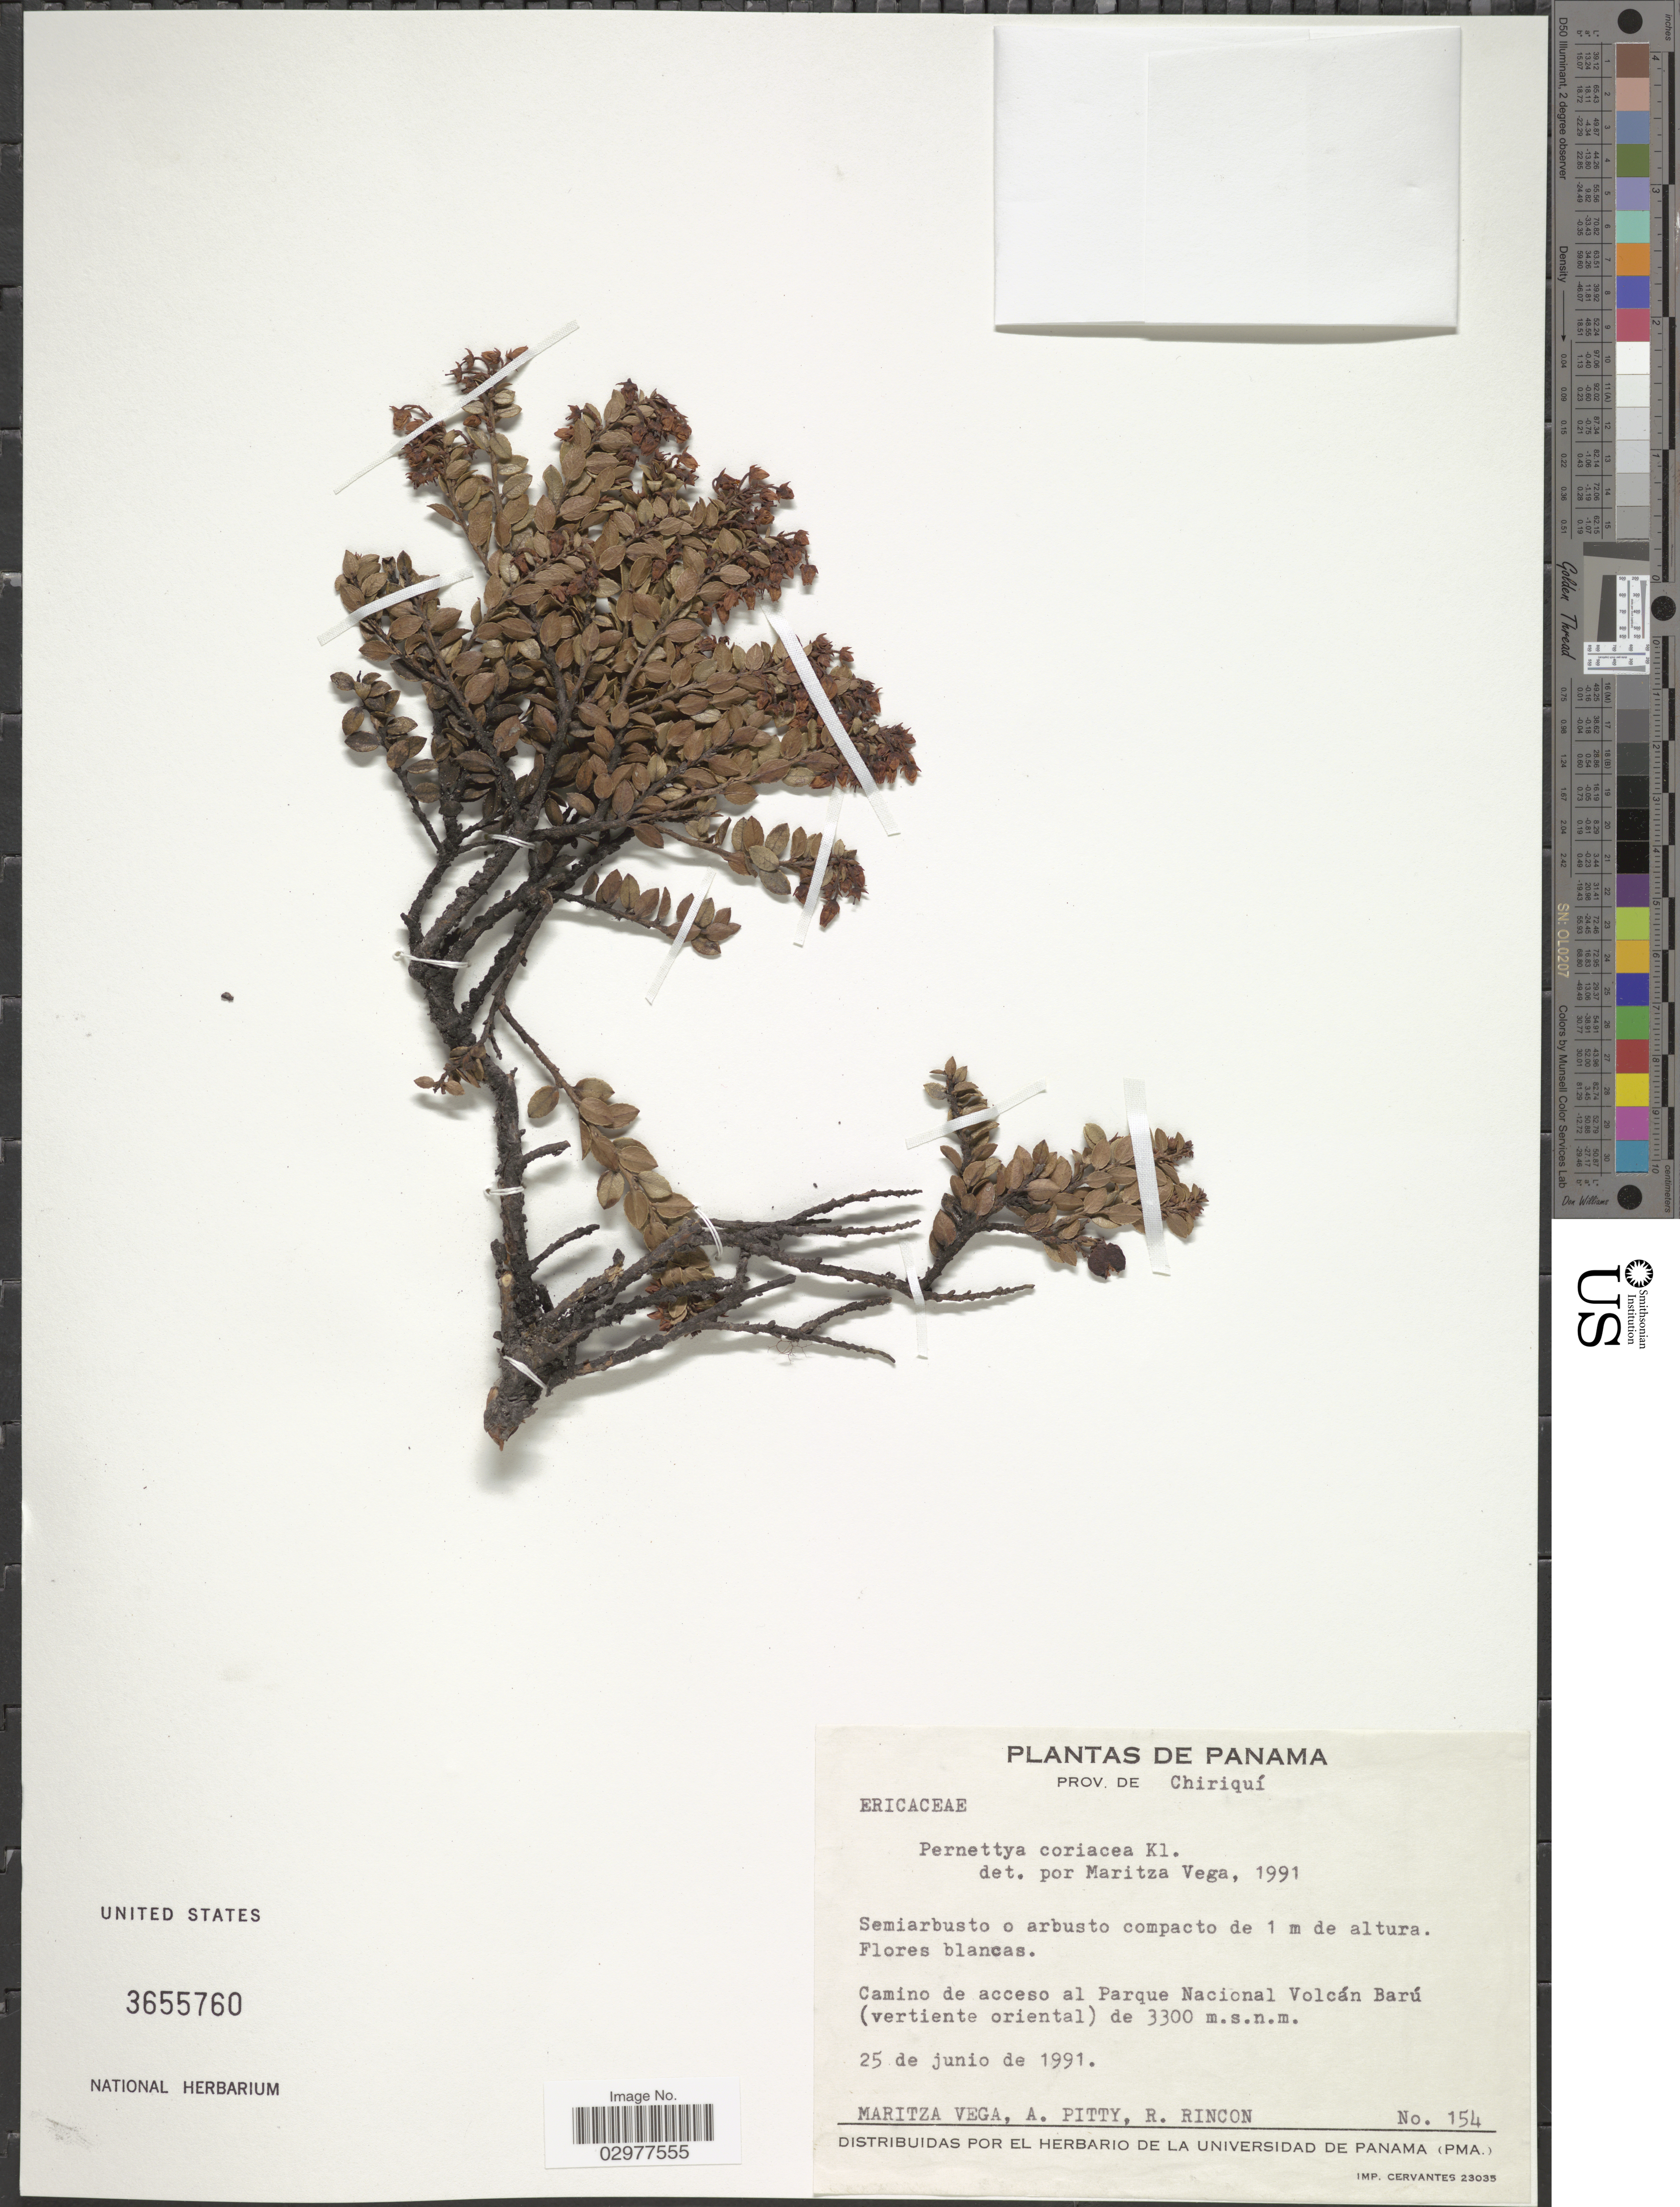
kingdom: Plantae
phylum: Tracheophyta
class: Magnoliopsida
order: Ericales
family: Ericaceae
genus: Pernettya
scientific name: Pernettya prostrata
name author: (Cav.) DC.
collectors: M. Vega, A. Pitty & R. Rincon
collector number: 154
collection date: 1991-06-25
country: Panama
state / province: Chiriqui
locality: Camino de acceso al Parque Nacional Volcán Barú (vertiente oriental).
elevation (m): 3300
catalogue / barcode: US 3655760